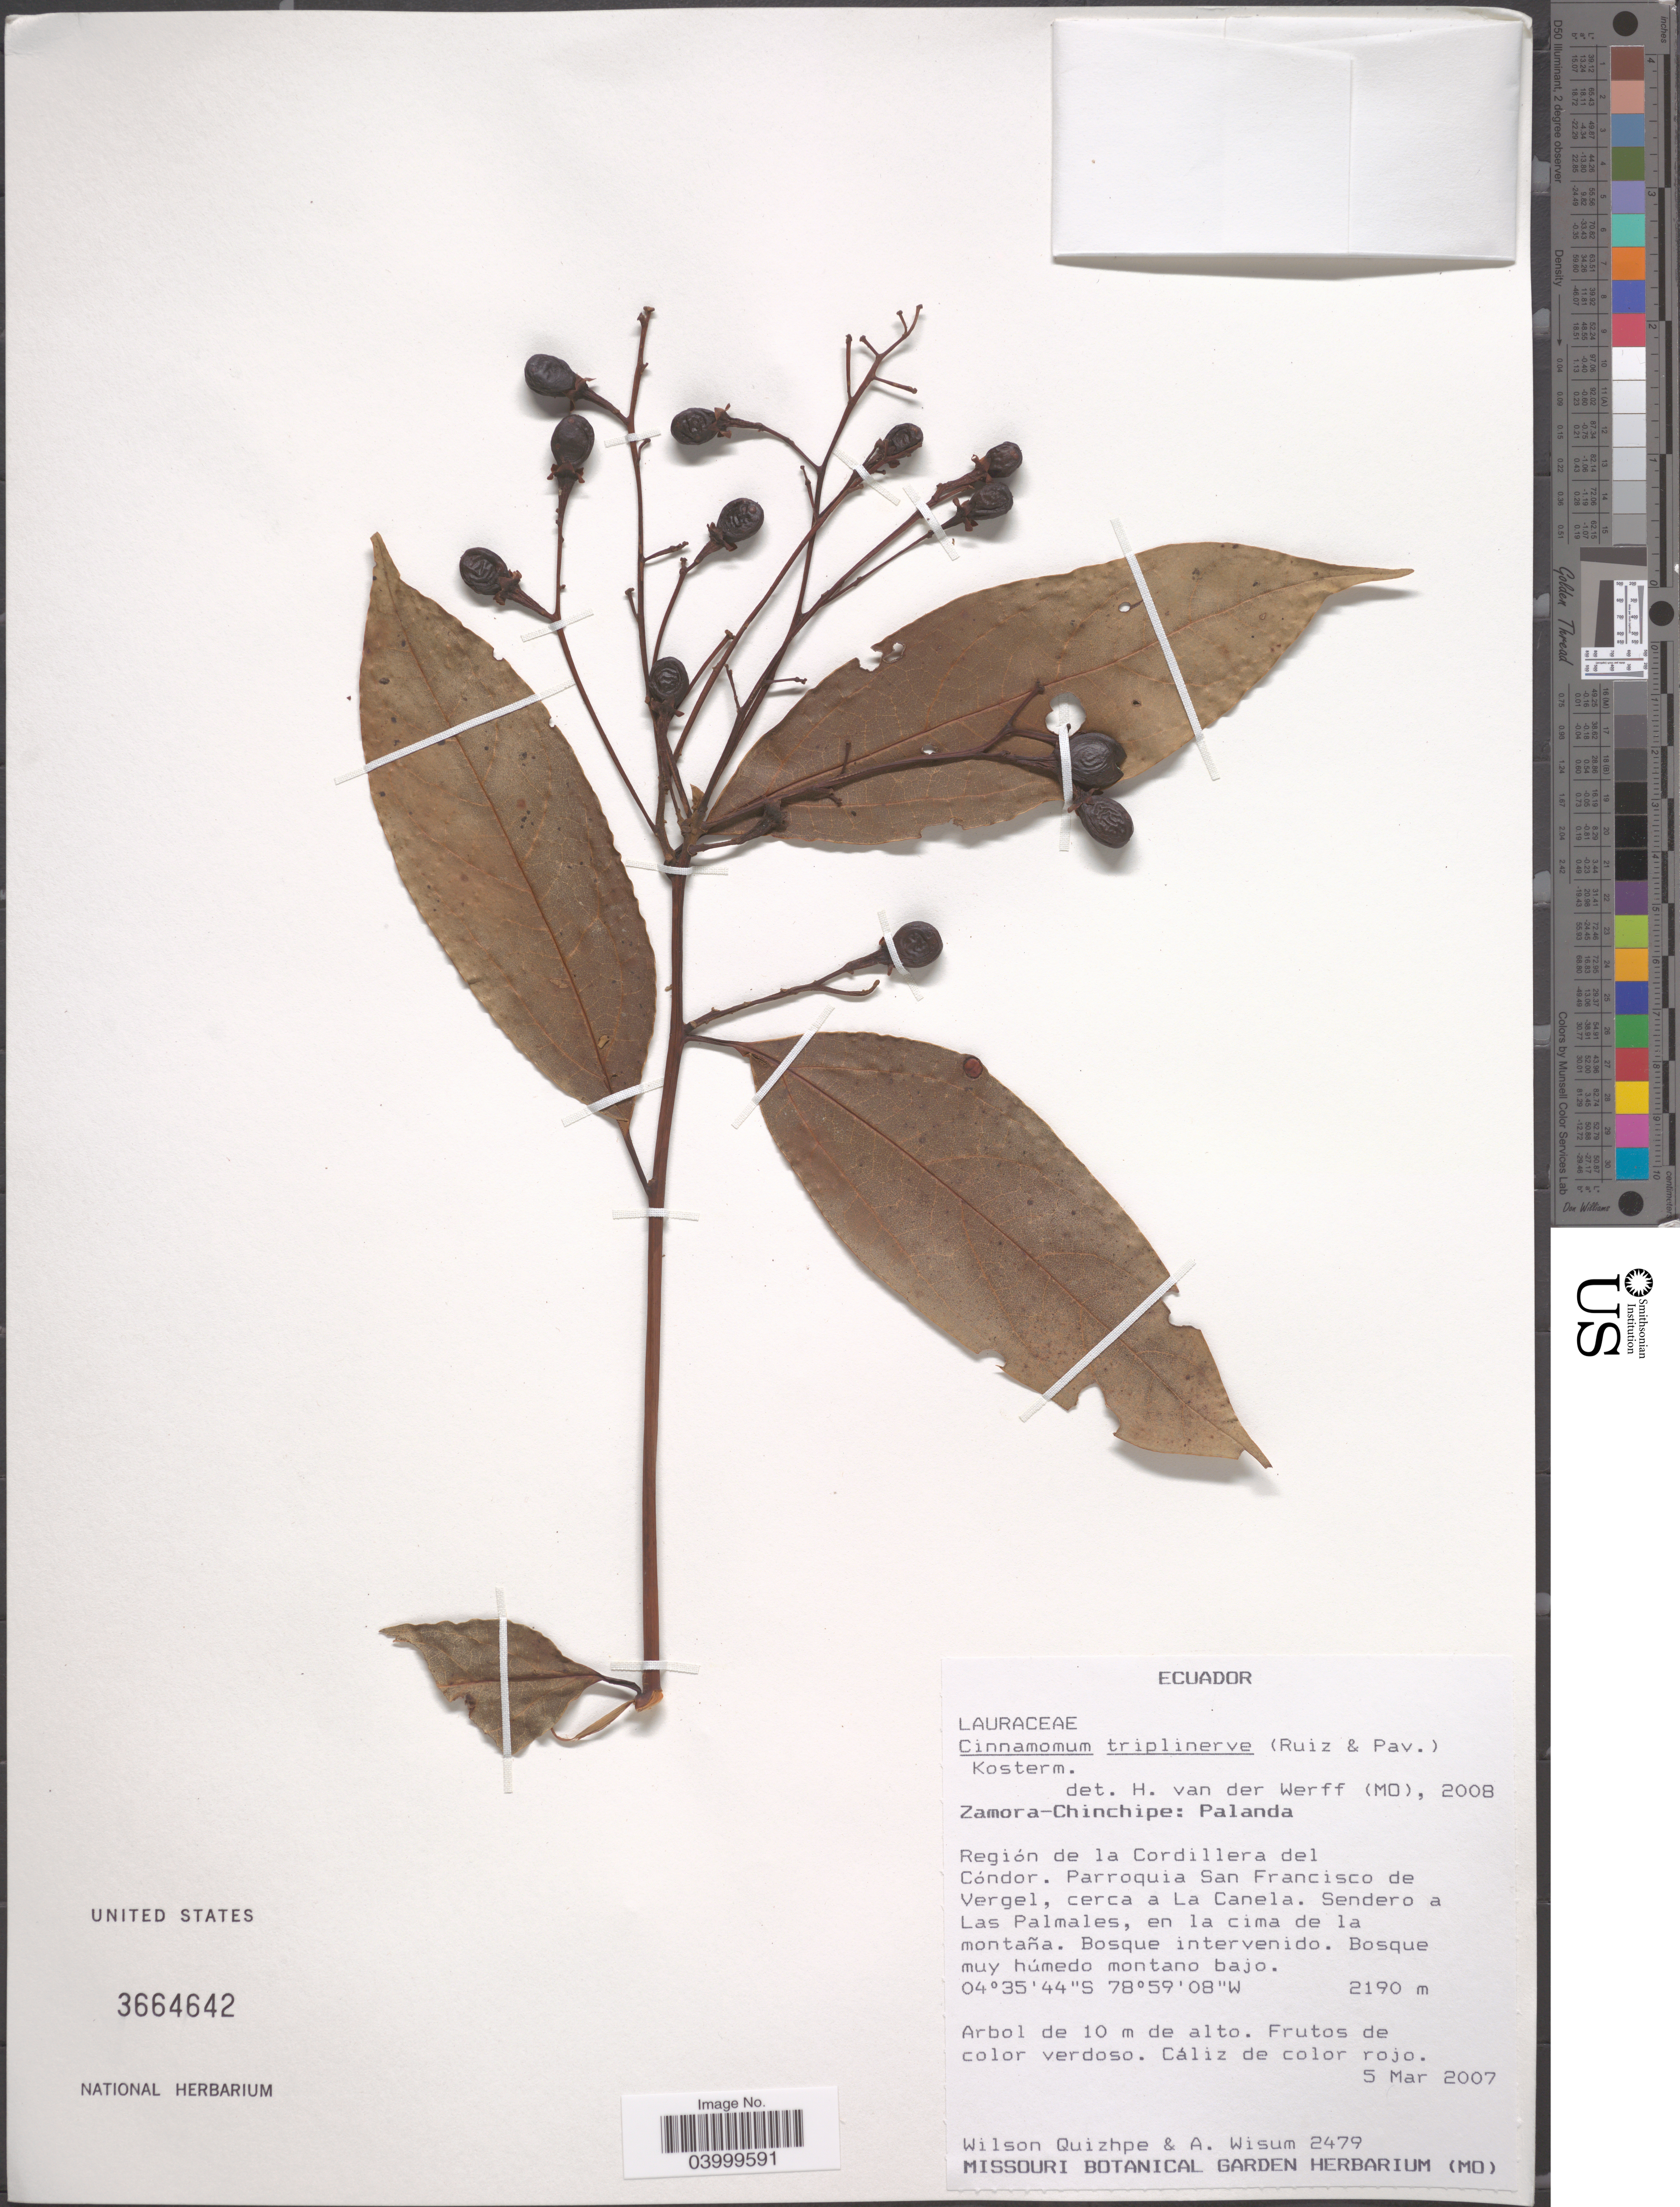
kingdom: Plantae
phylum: Tracheophyta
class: Magnoliopsida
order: Laurales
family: Lauraceae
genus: Cinnamomum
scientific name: Cinnamomum triplinerve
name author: (Ruiz & Pav.) Kosterm.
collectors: W. Quizhpe & A. Wisum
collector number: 2479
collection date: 2007-03-05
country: Ecuador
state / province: Zamora-Chinchipe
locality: Palanda. Región de la Cordillera del Cóndor. Parroquia San Francisco de Vergel, cerca a La Canela. Sendero a Las Palmales, en la cima de la montaña.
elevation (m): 2190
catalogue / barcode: US 3664642